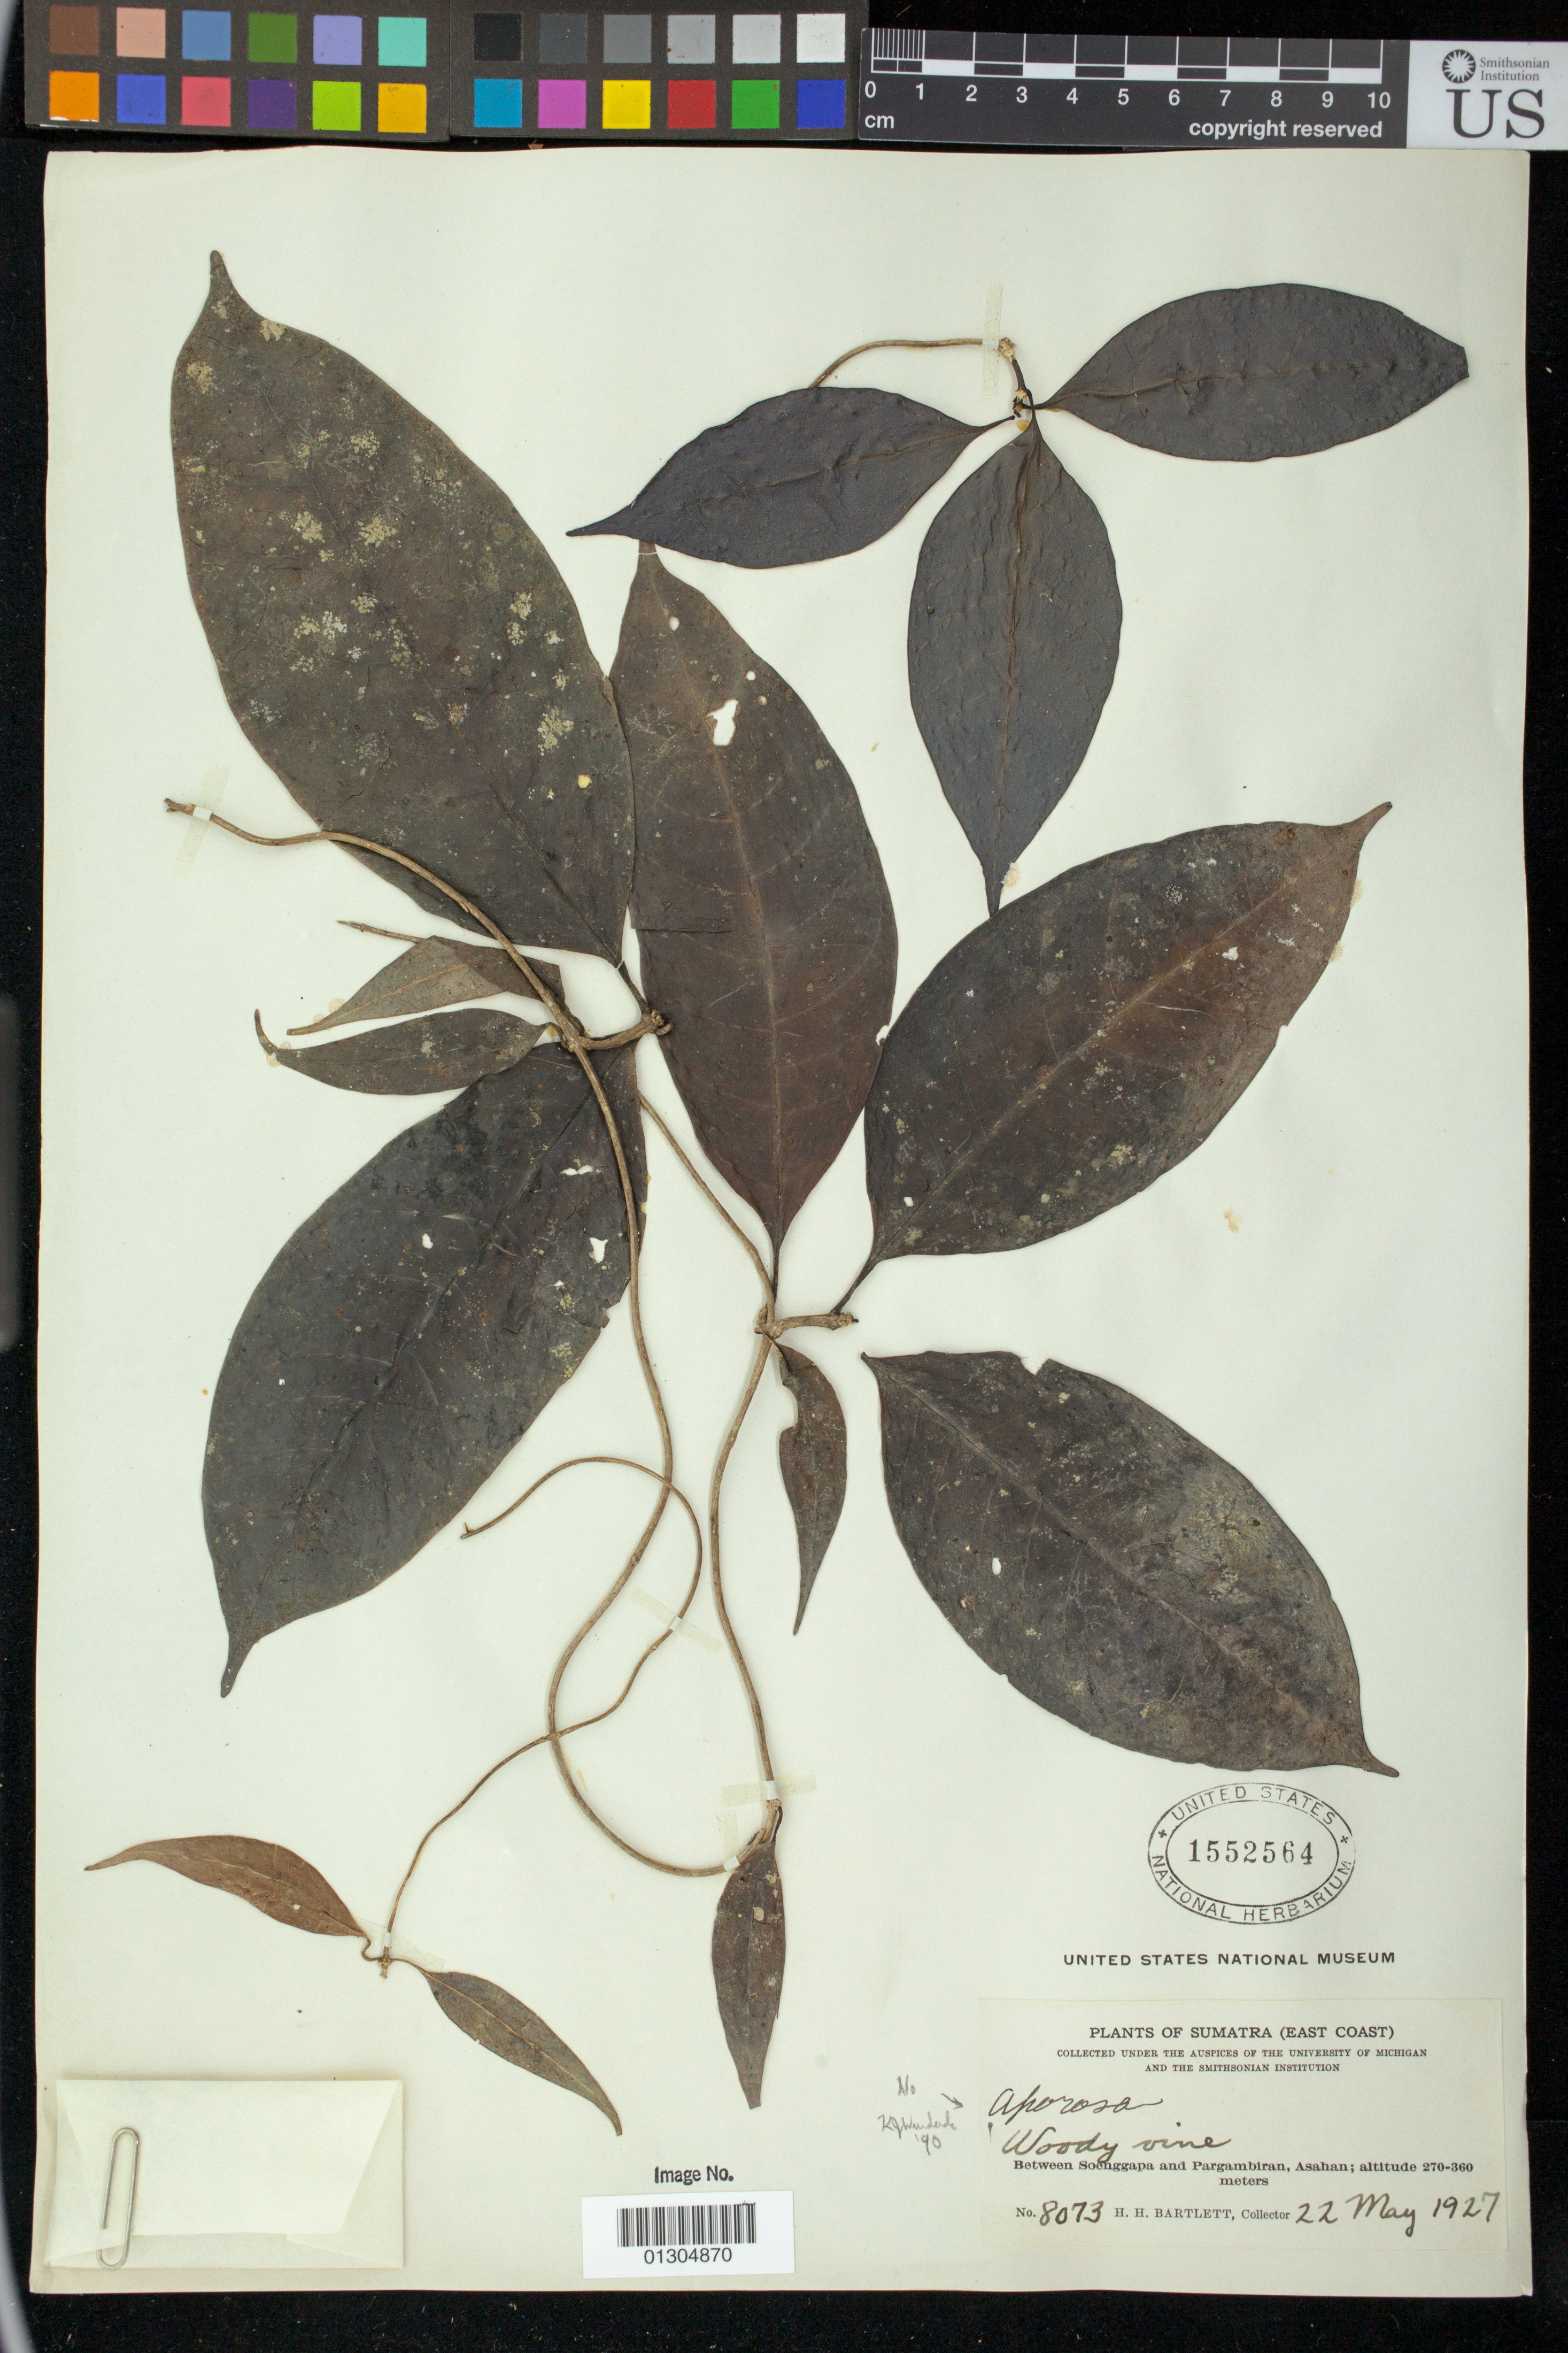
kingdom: Plantae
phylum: Tracheophyta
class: Magnoliopsida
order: Malpighiales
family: Euphorbiaceae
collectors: H. H. Bartlett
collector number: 8073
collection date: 1927-05-22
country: Indonesia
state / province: Sumatra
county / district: Sumatera Utara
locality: Between Soenggapa (Senggapa) and Pargambiran, Asahan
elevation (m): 270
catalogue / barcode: US 1552564